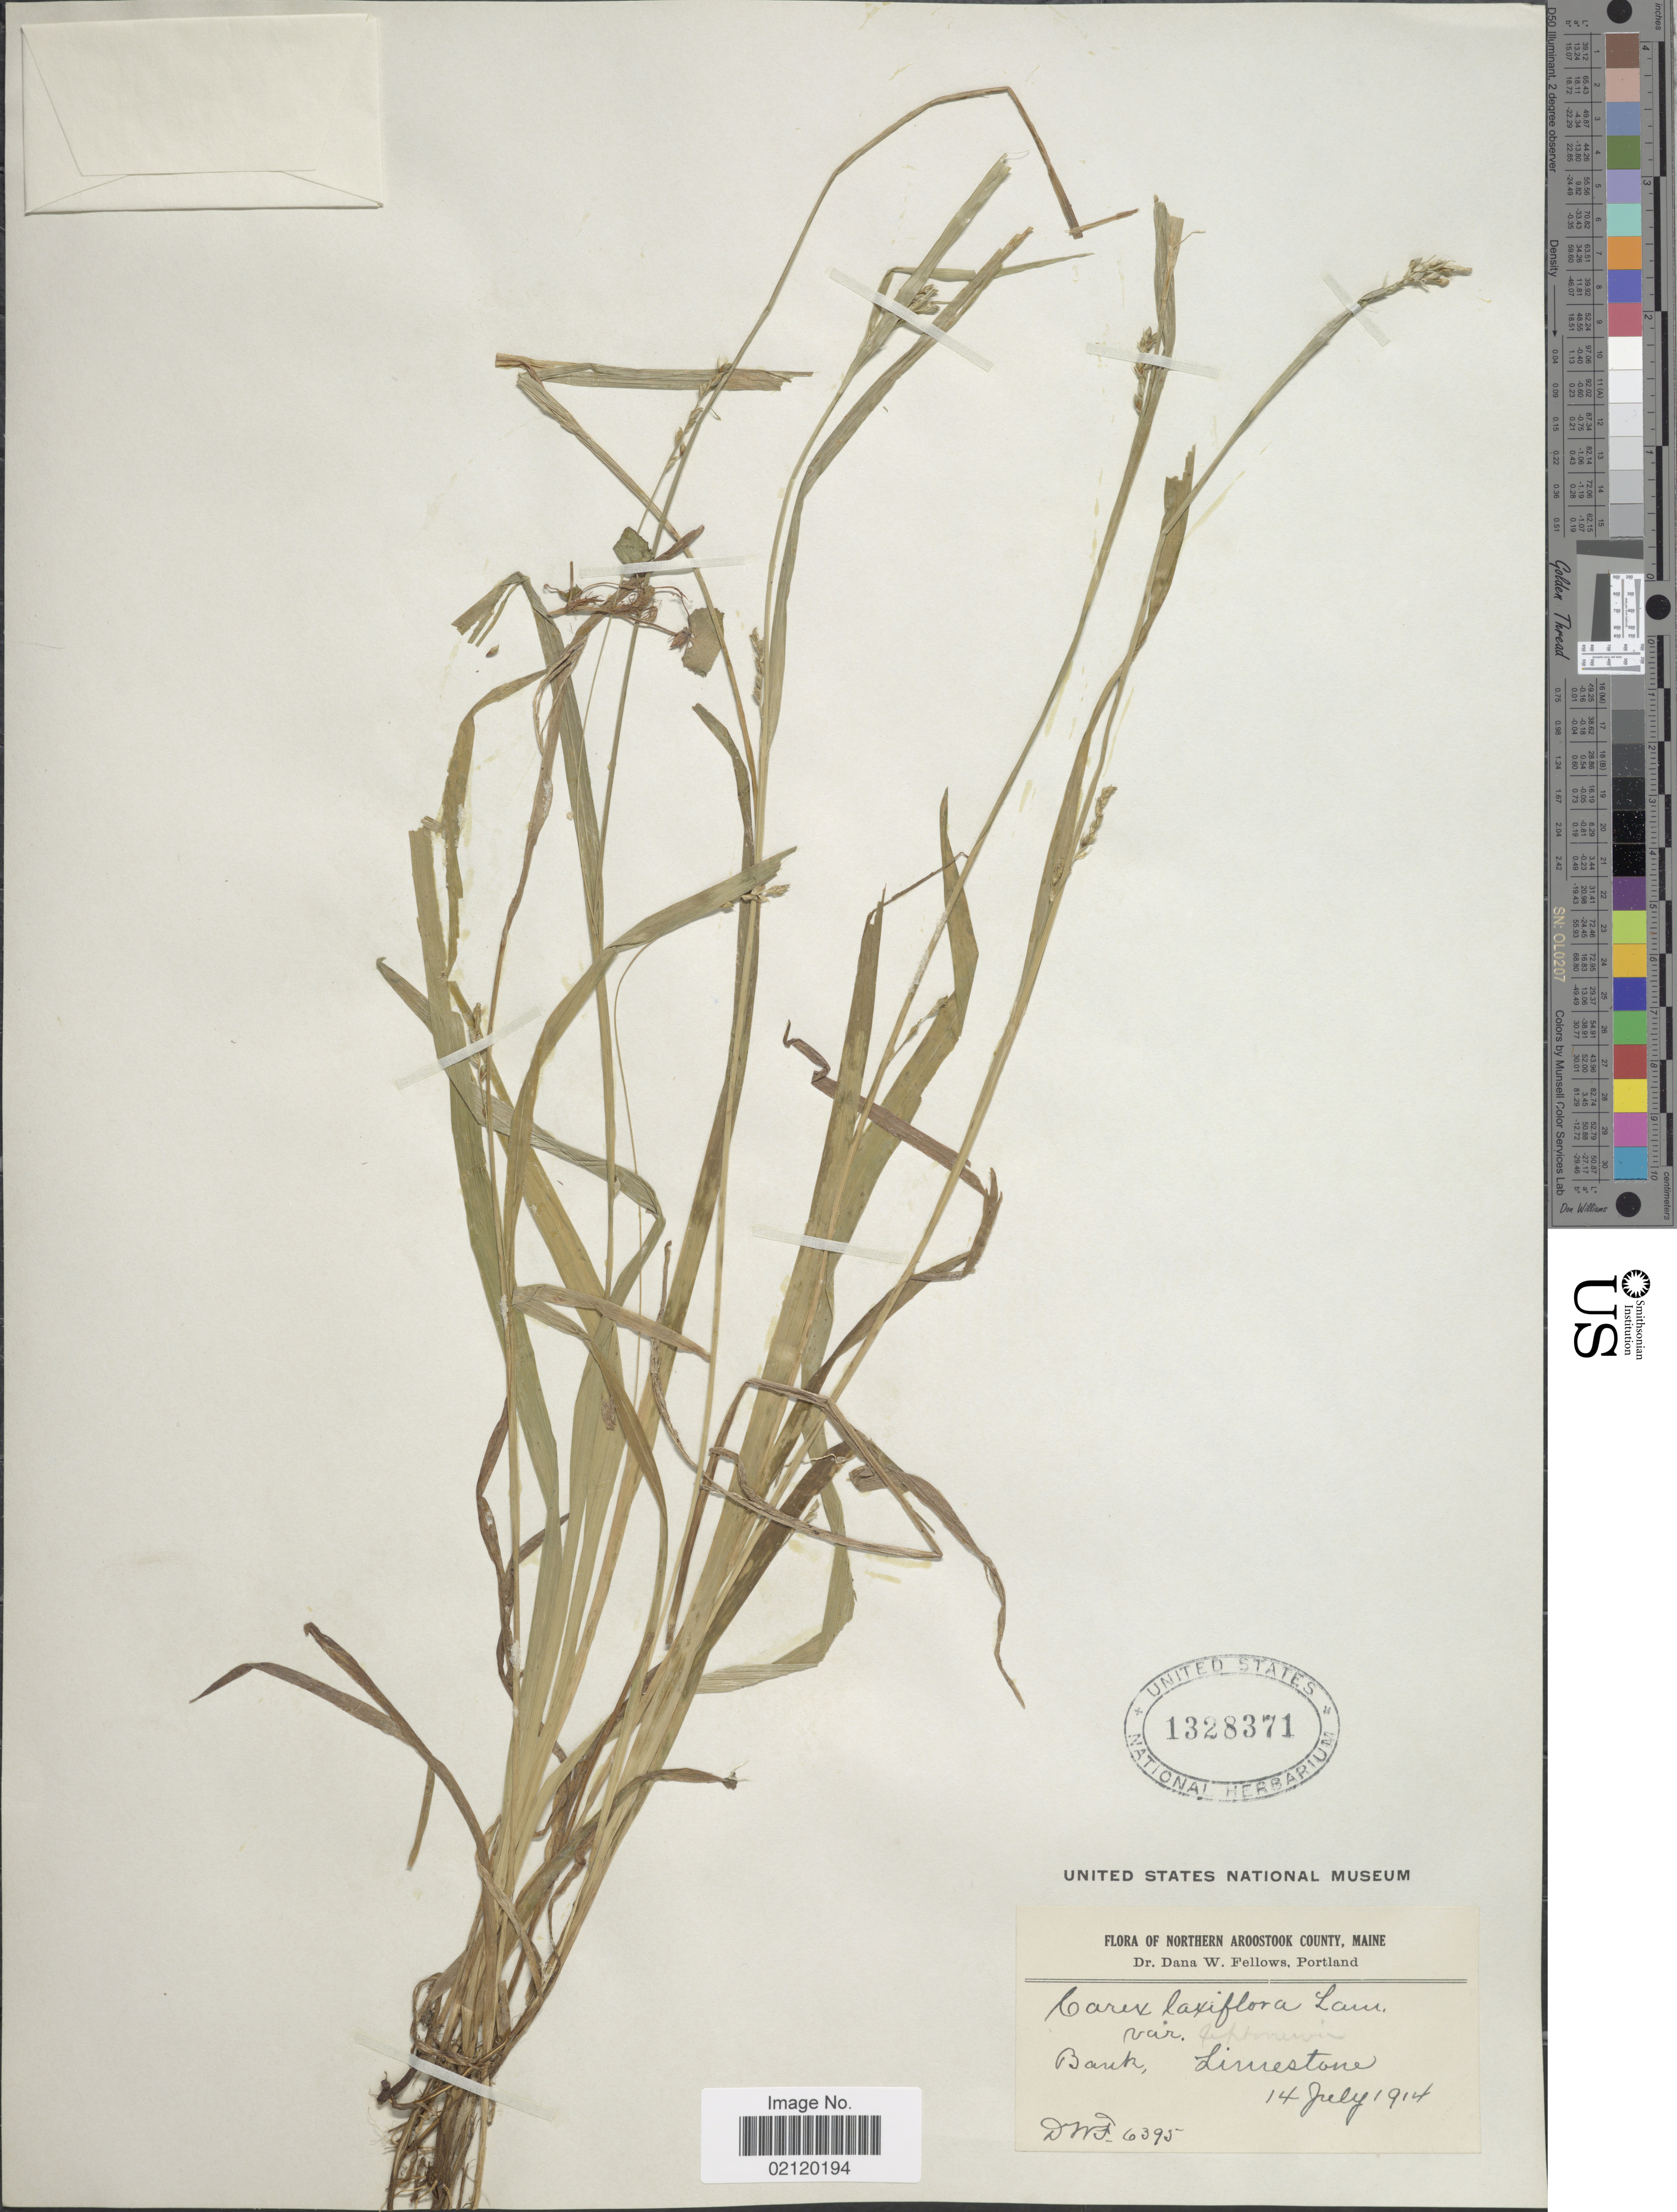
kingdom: Plantae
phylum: Tracheophyta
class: Liliopsida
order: Poales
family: Cyperaceae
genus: Carex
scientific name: Carex laxiflora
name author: Lam.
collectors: D. W. Fellows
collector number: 6395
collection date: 1914-07-14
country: United States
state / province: Maine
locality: Northern Aroostook County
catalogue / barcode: US 1328371